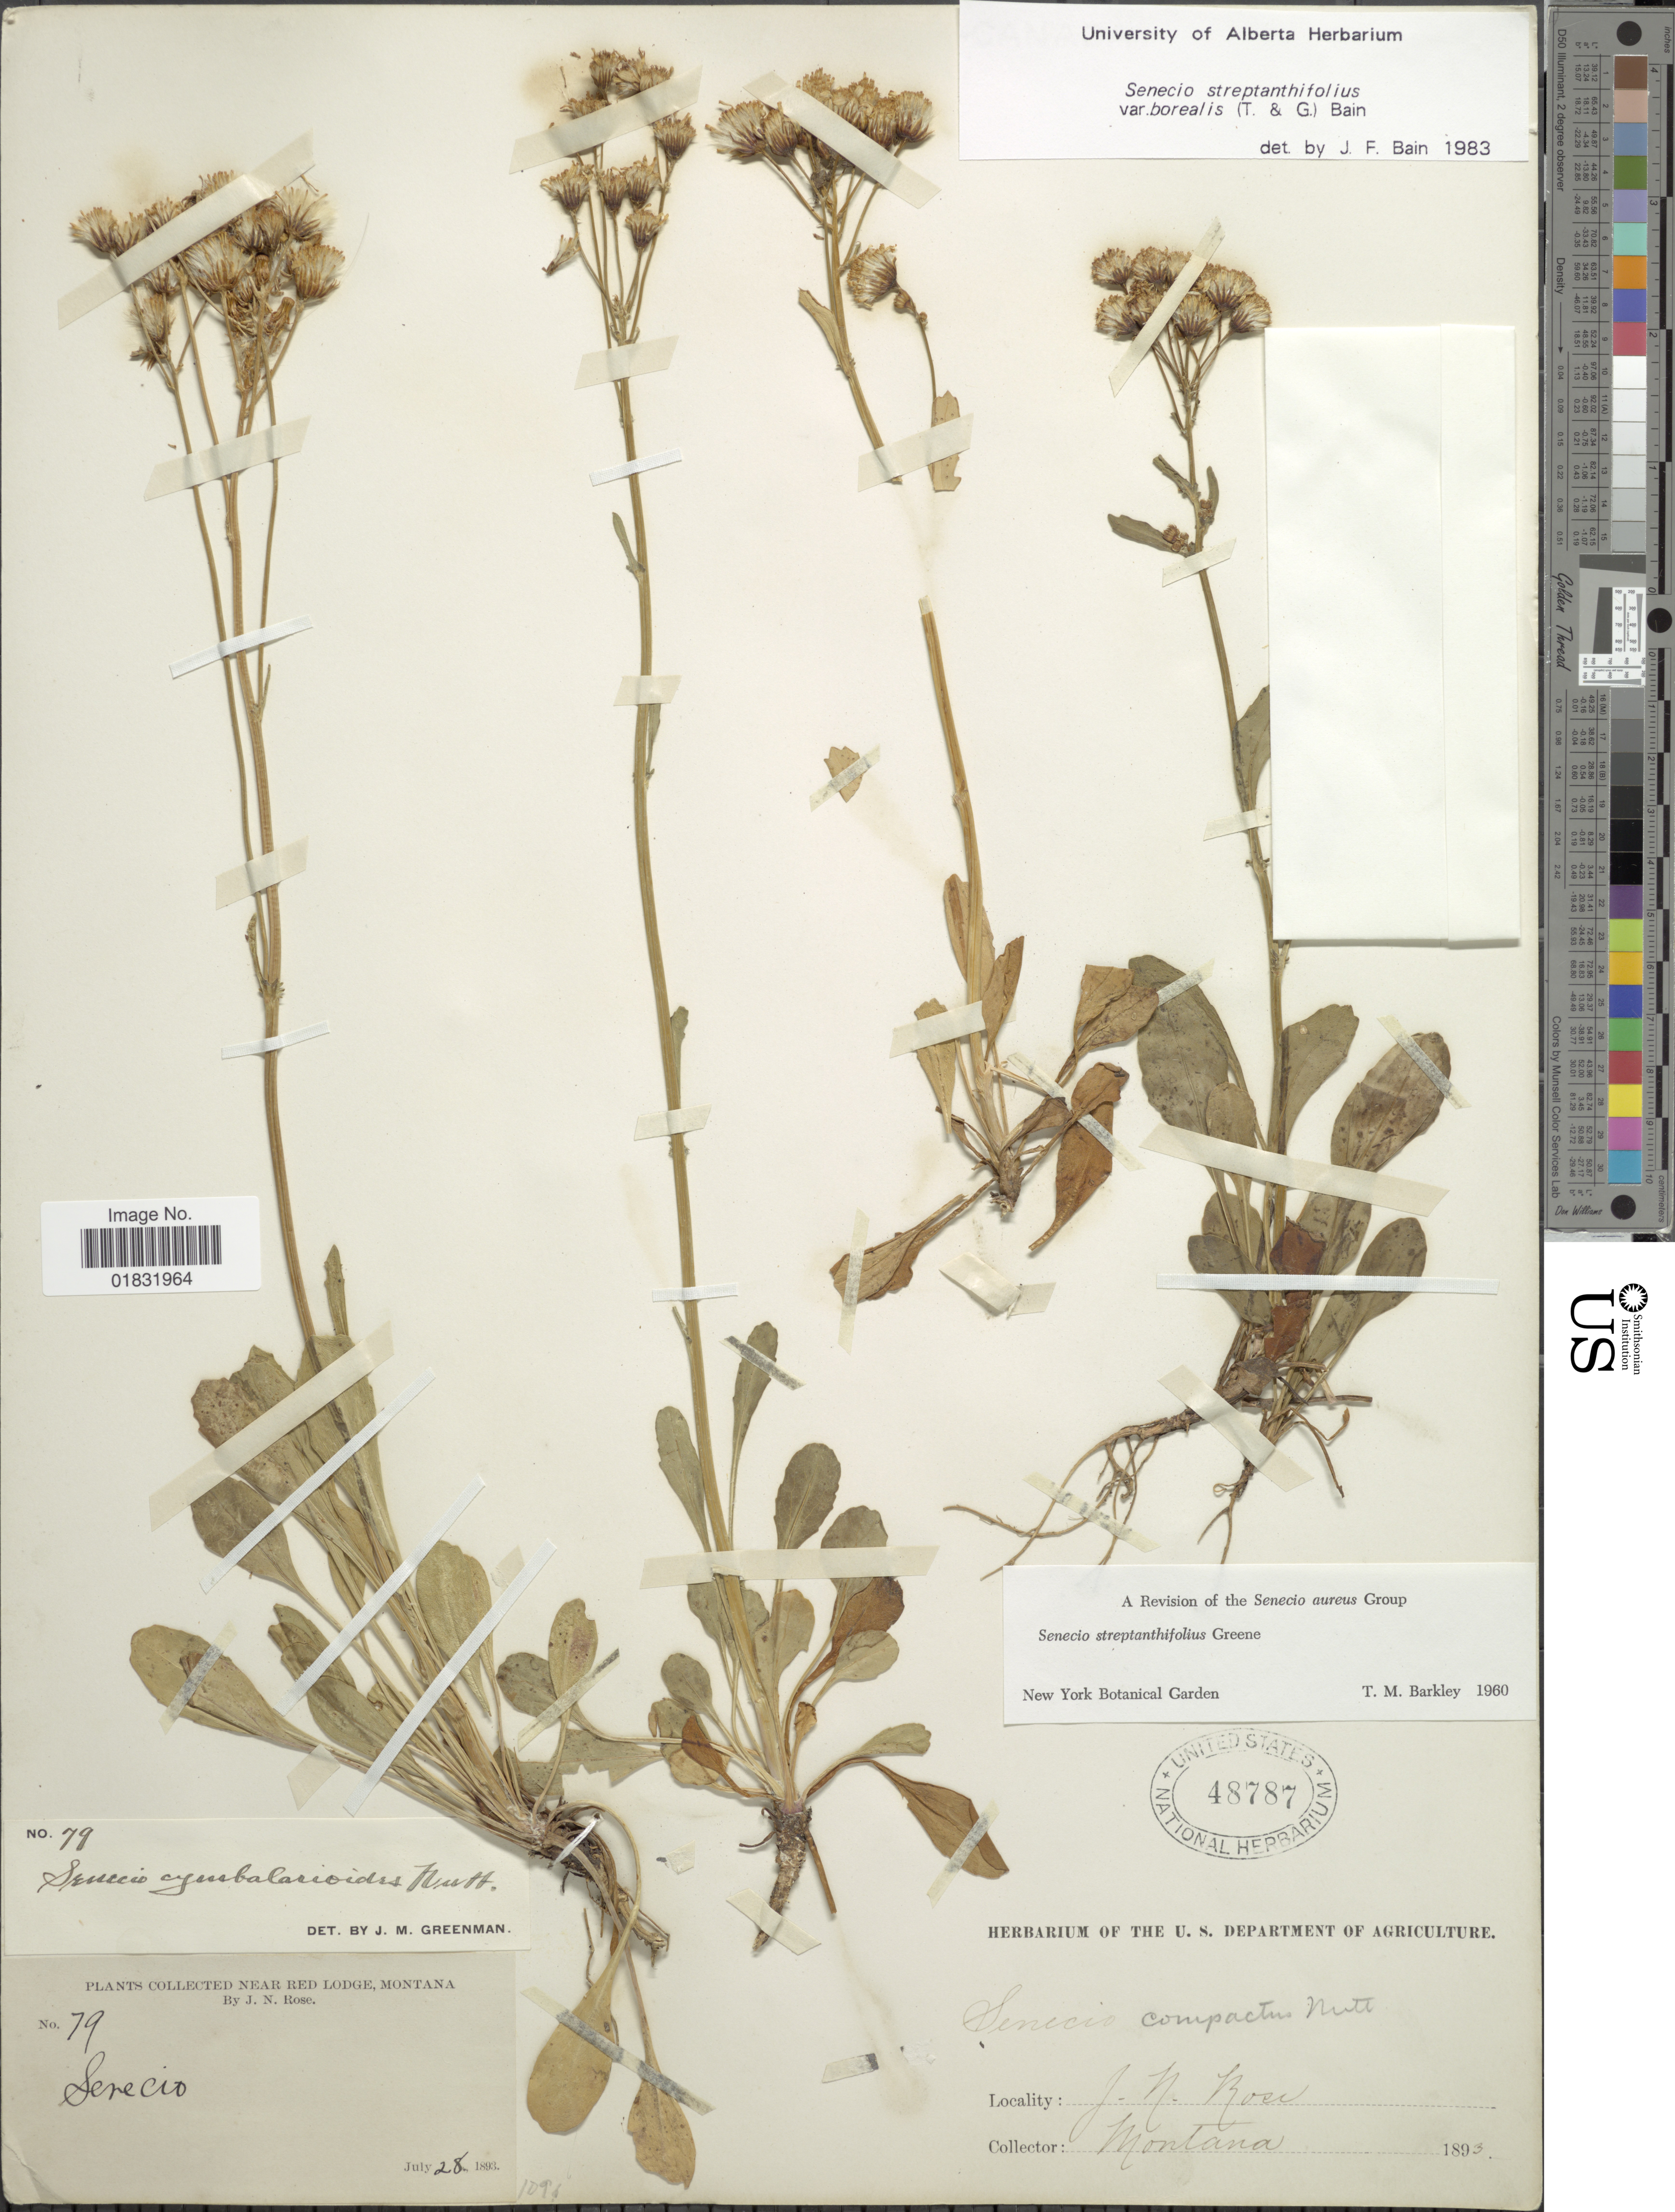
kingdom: Plantae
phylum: Tracheophyta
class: Magnoliopsida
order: Asterales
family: Asteraceae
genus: Packera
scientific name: Packera streptanthifolia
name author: (Greene) W.A. Weber & Á. Löve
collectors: J. N. Rose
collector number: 79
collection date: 1893-07-28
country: United States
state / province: Montana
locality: Near Red Lodge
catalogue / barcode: US 48787